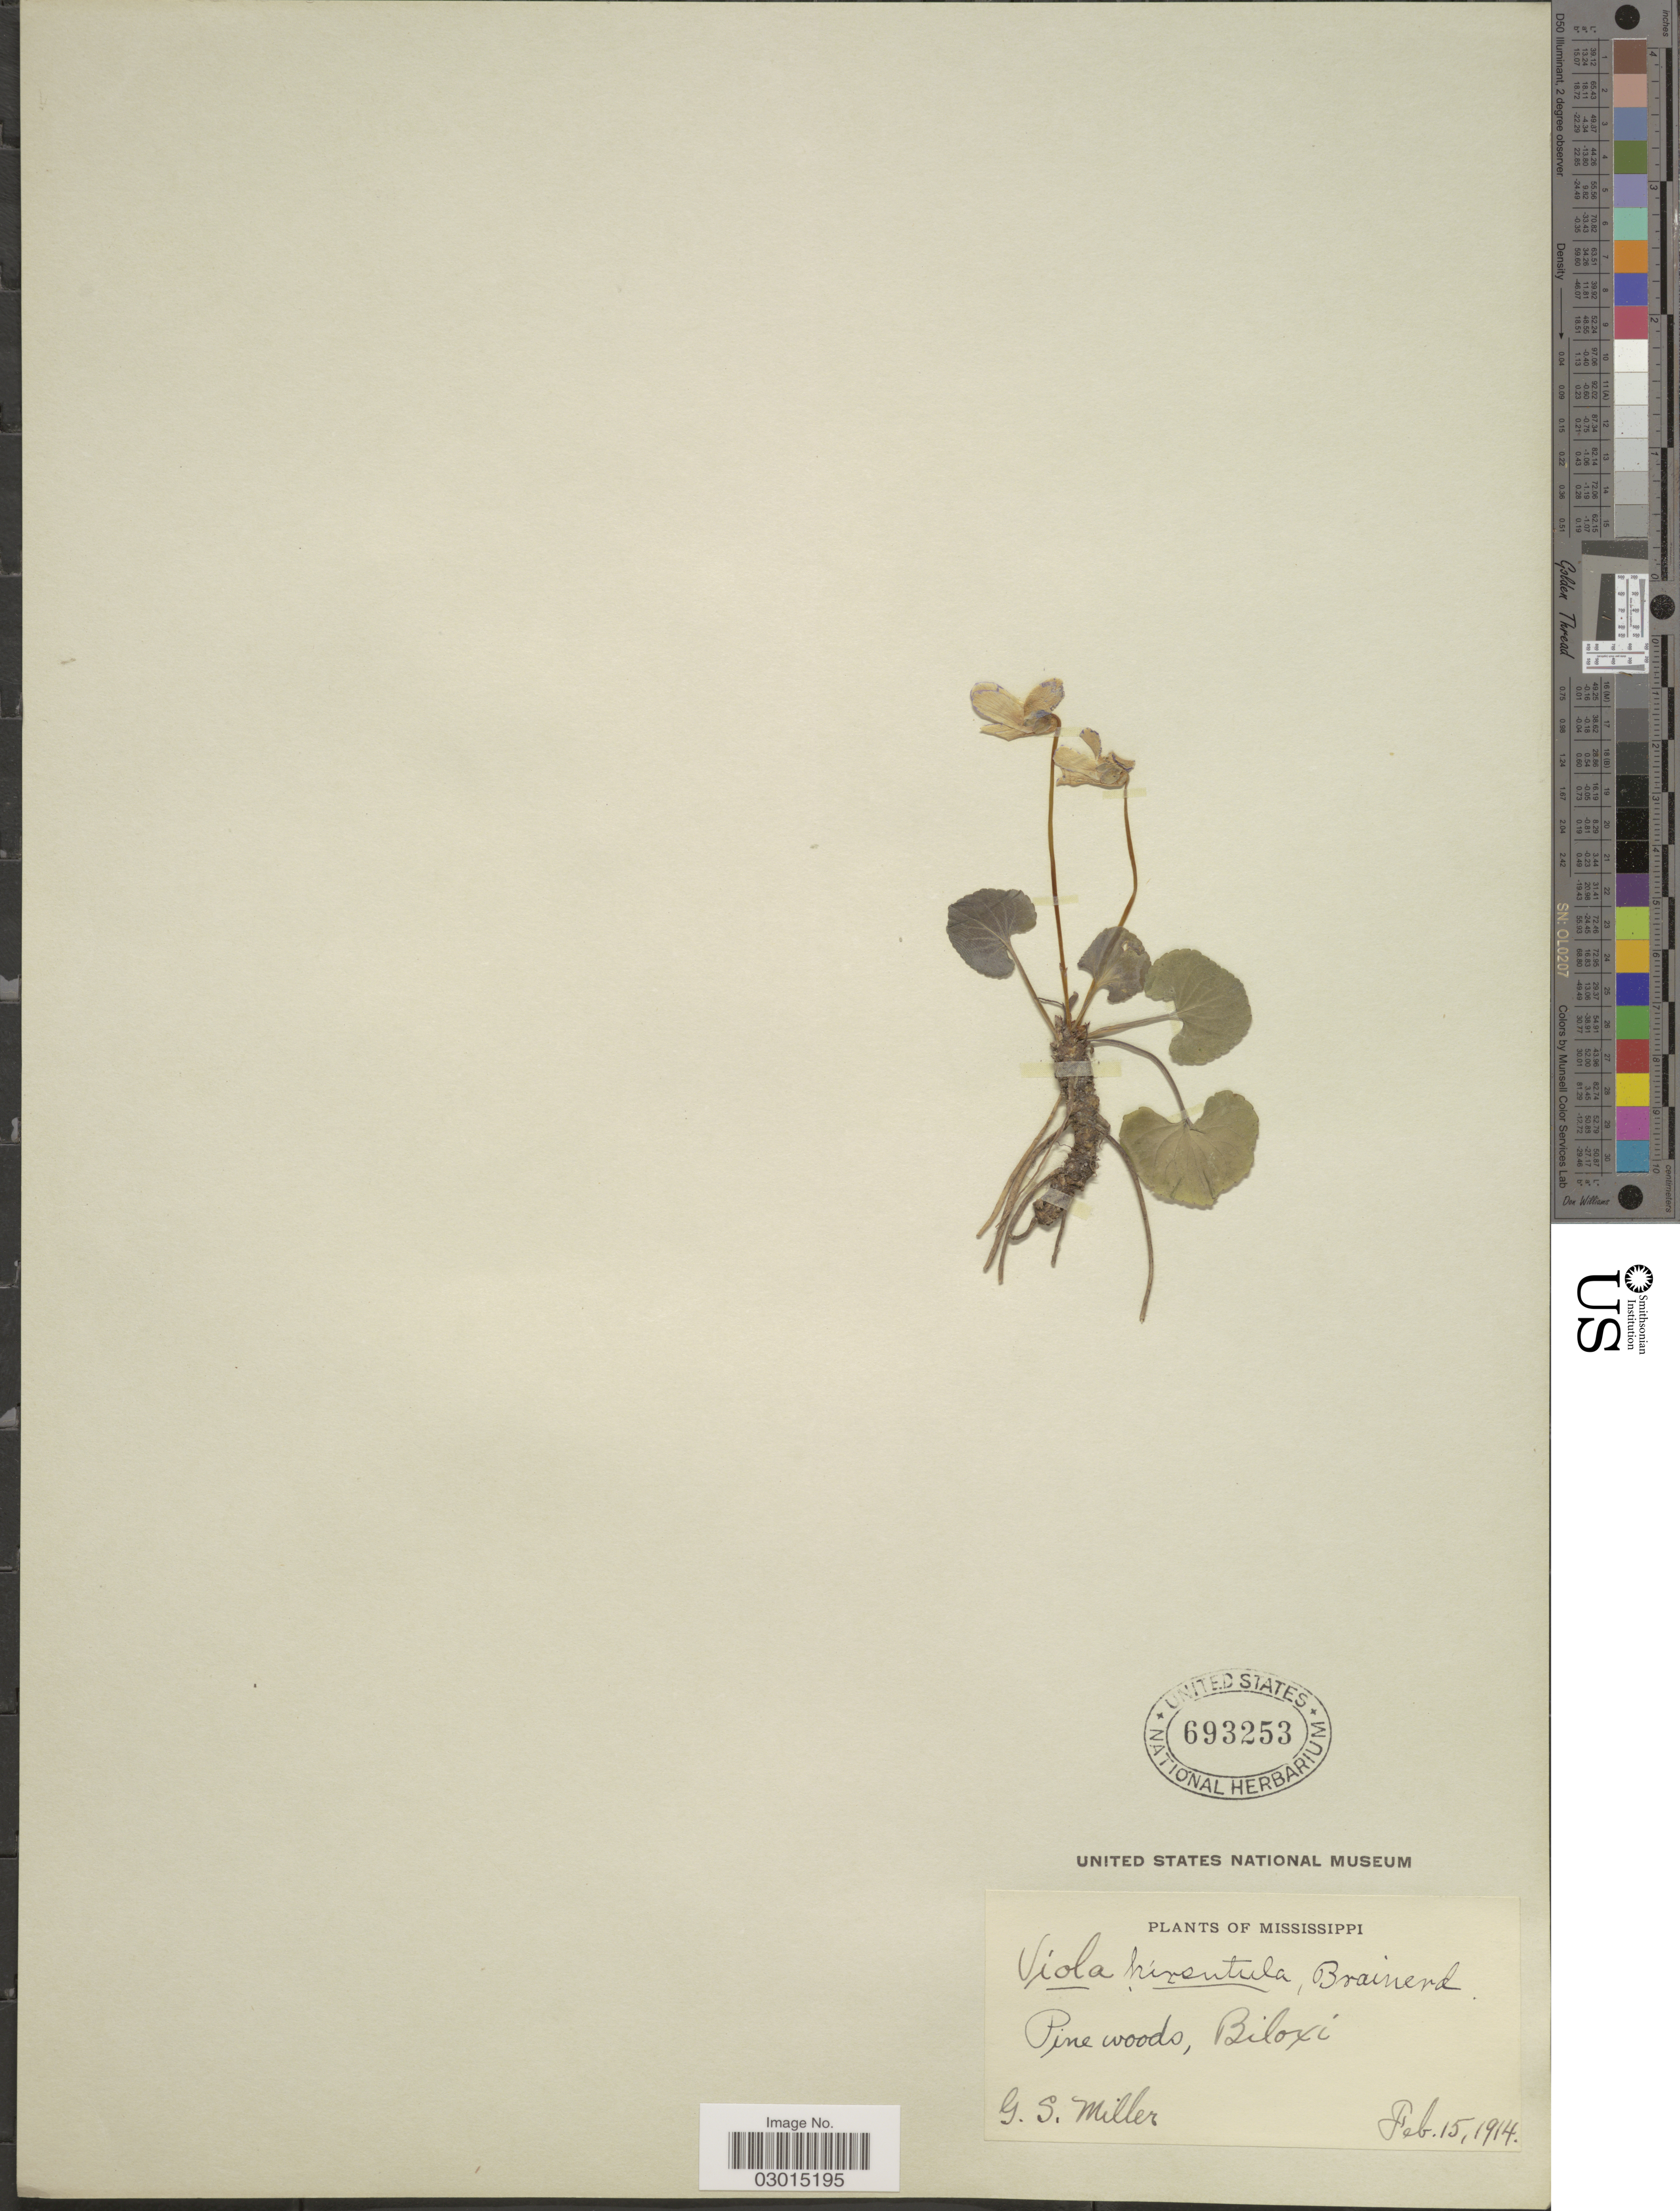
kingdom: Plantae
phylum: Tracheophyta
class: Magnoliopsida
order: Malpighiales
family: Violaceae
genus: Viola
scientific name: Viola hirsutula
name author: Brainerd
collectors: G. S. Miller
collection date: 1914-02-15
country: United States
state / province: Mississippi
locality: Pine woods, Biloxi.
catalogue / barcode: US 693253